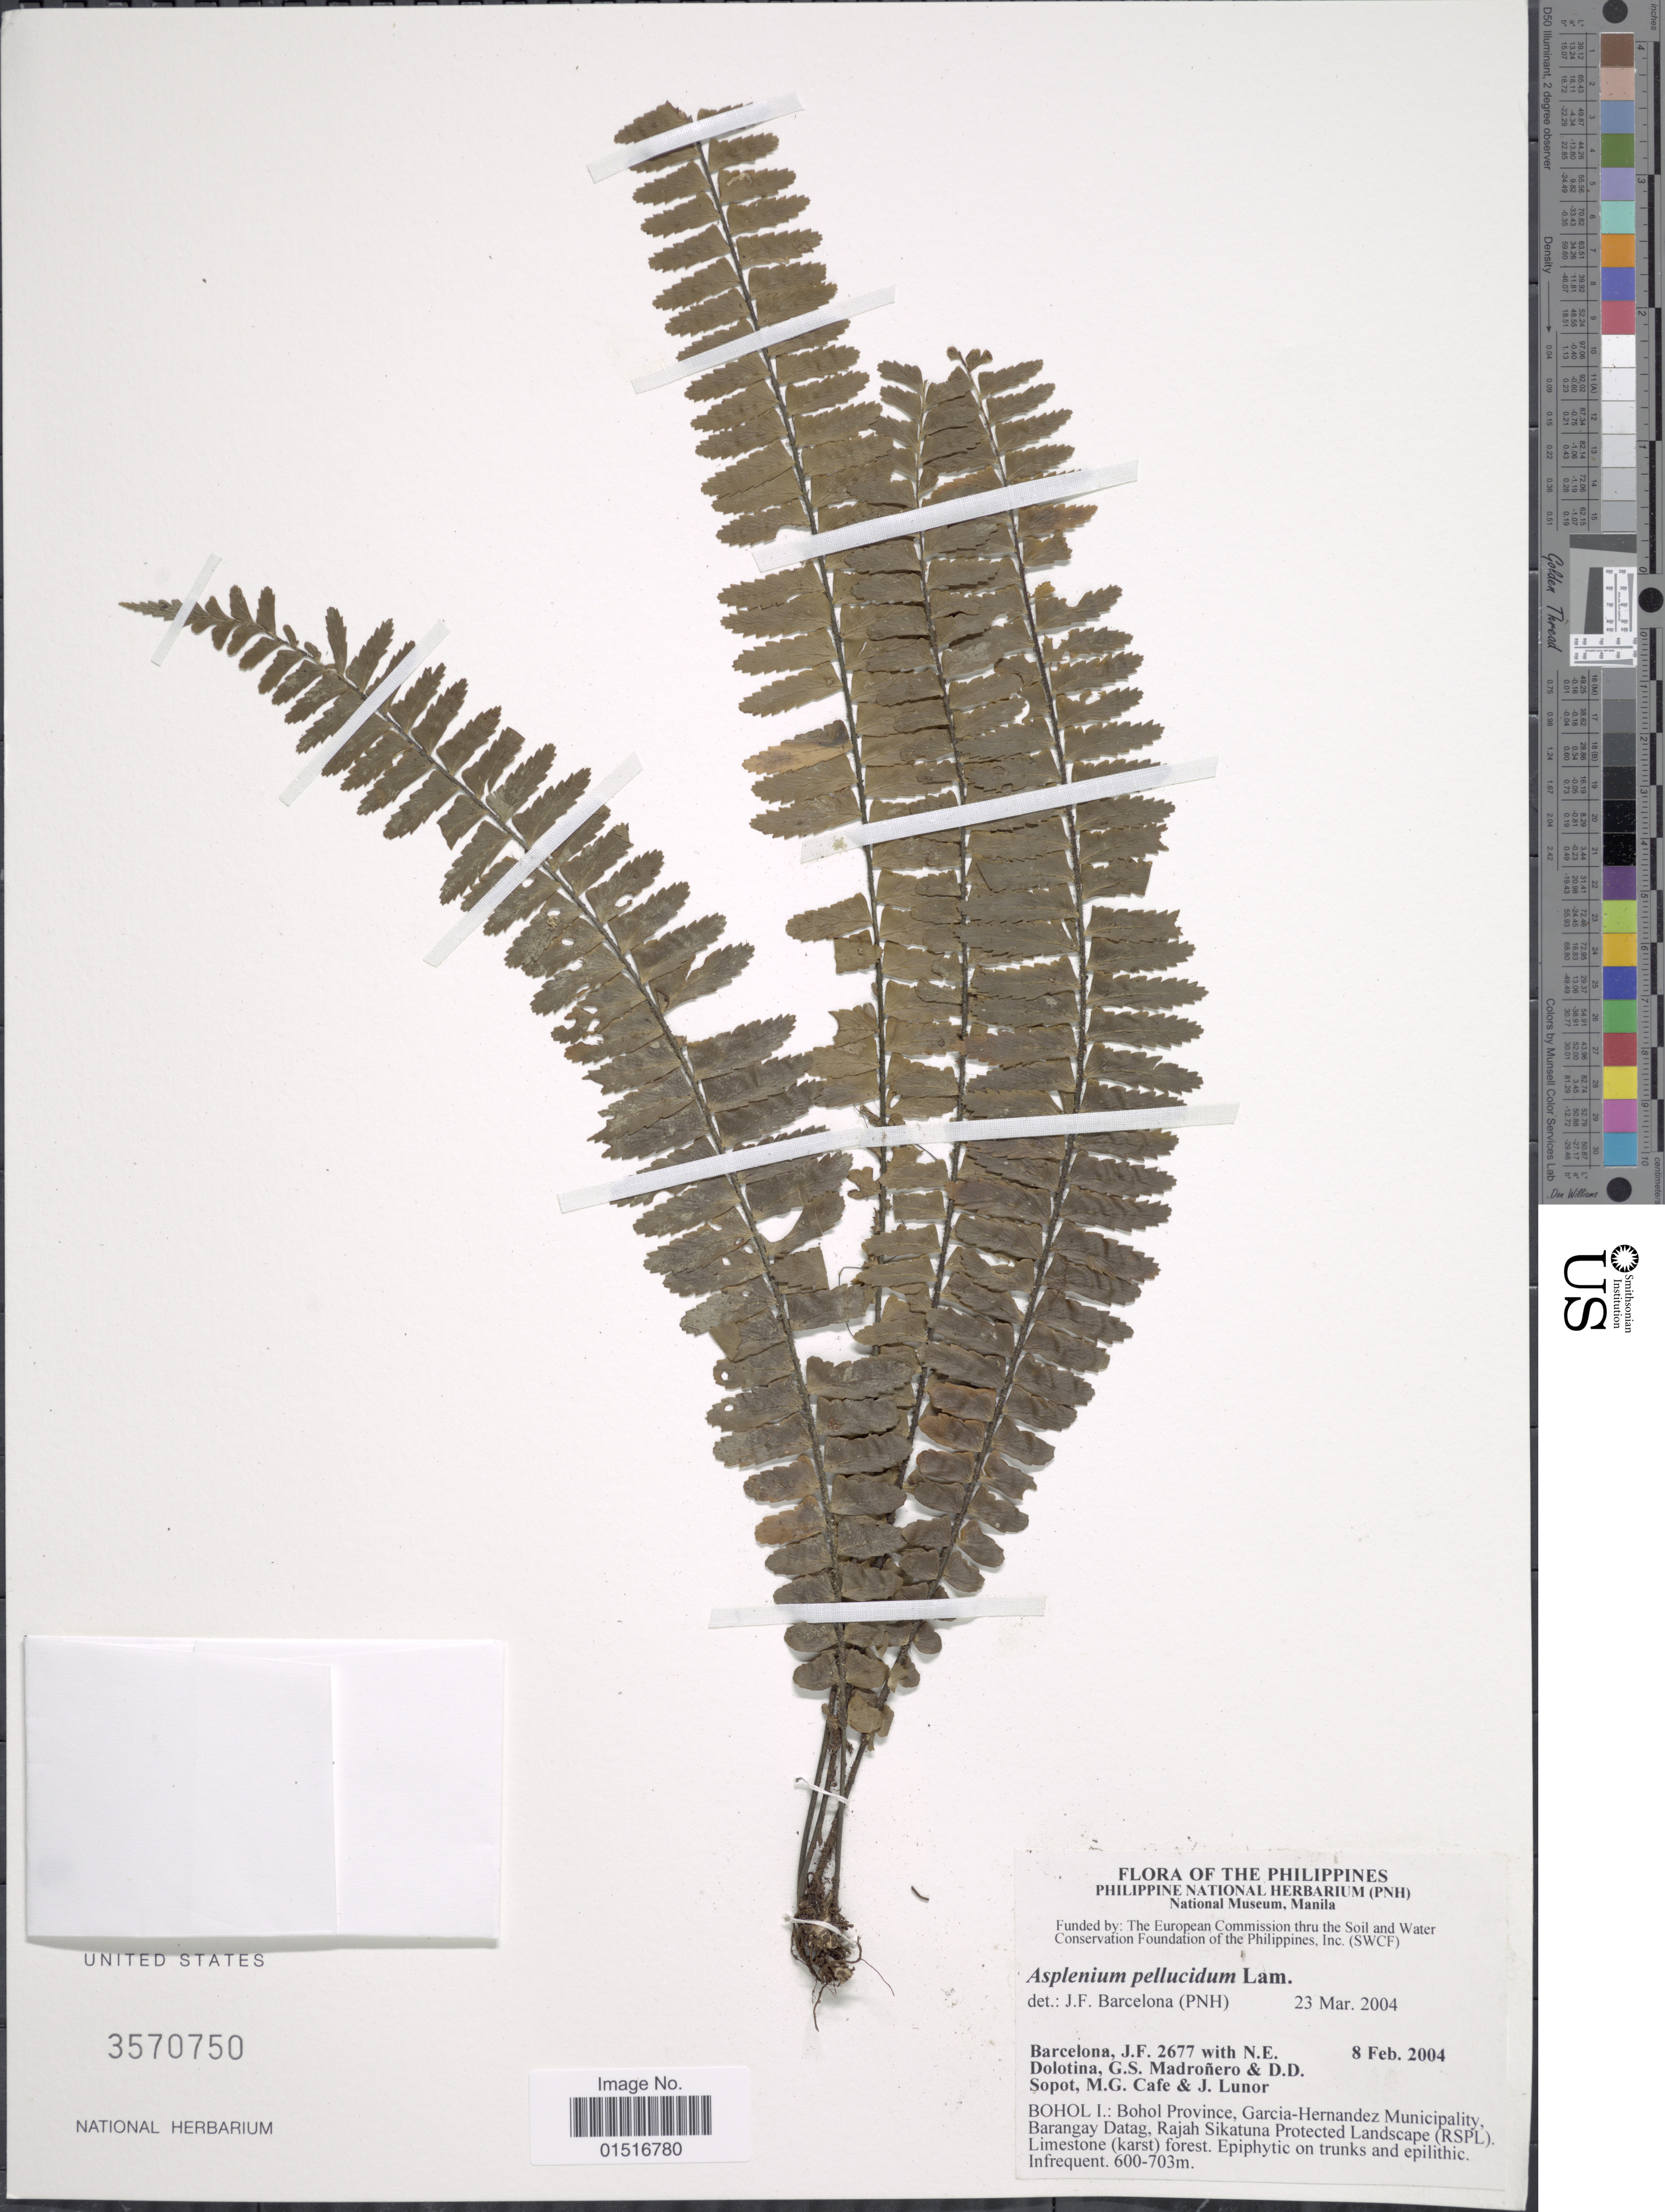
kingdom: Plantae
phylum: Tracheophyta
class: Polypodiopsida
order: Polypodiales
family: Aspleniaceae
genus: Asplenium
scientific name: Asplenium pellucidum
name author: Lam.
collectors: J. F. Barcelona, N. Dolotina, G. Madroñero, M. Sopot & et al.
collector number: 2677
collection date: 2004-02-08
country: Philippines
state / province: Central Visayas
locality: Bohol I.: bohol Province, Garcia-Hernandez Municipality, barangay Datag, Rajah Sikatuna Protected Landscape (RSPL). Limestone (karst) forest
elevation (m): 600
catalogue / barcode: US 3570750